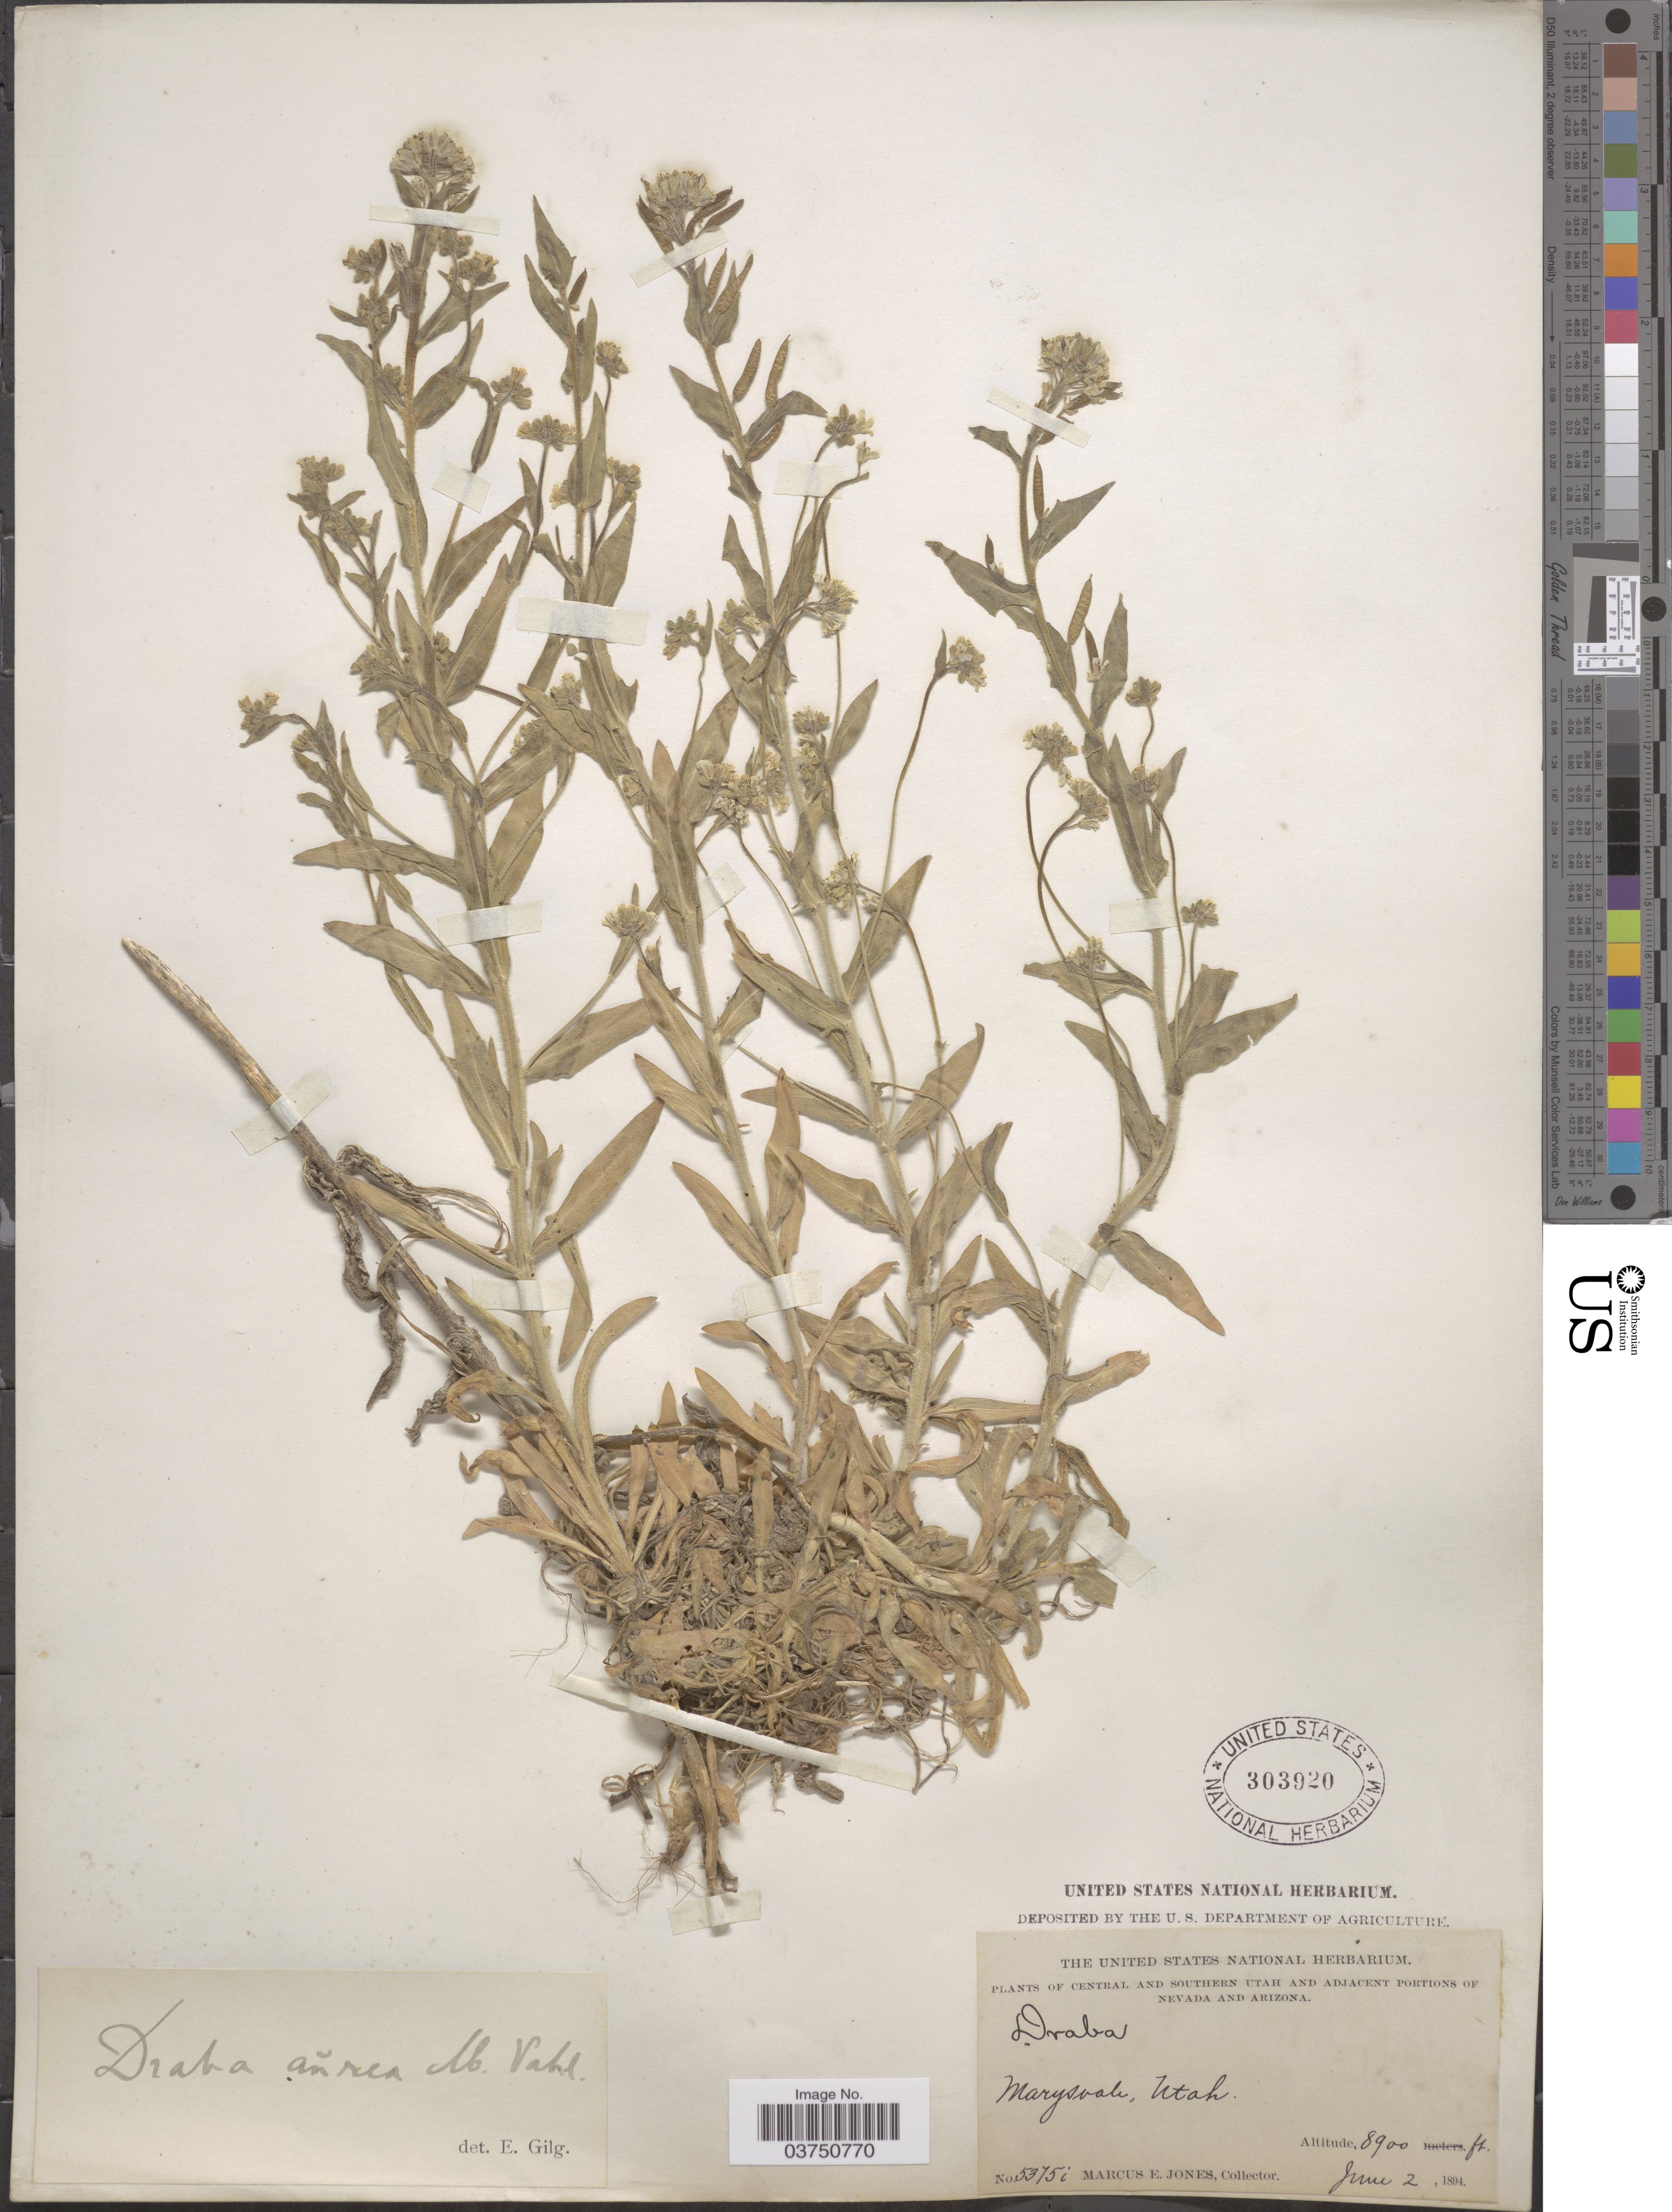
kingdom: Plantae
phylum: Tracheophyta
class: Magnoliopsida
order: Brassicales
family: Brassicaceae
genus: Draba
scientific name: Draba aurea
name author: Vahl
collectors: M. E. Jones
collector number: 5375i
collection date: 1894-06-02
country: United States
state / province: Utah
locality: Central and Southern Utah. Marysvale.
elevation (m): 2713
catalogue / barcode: US 303920